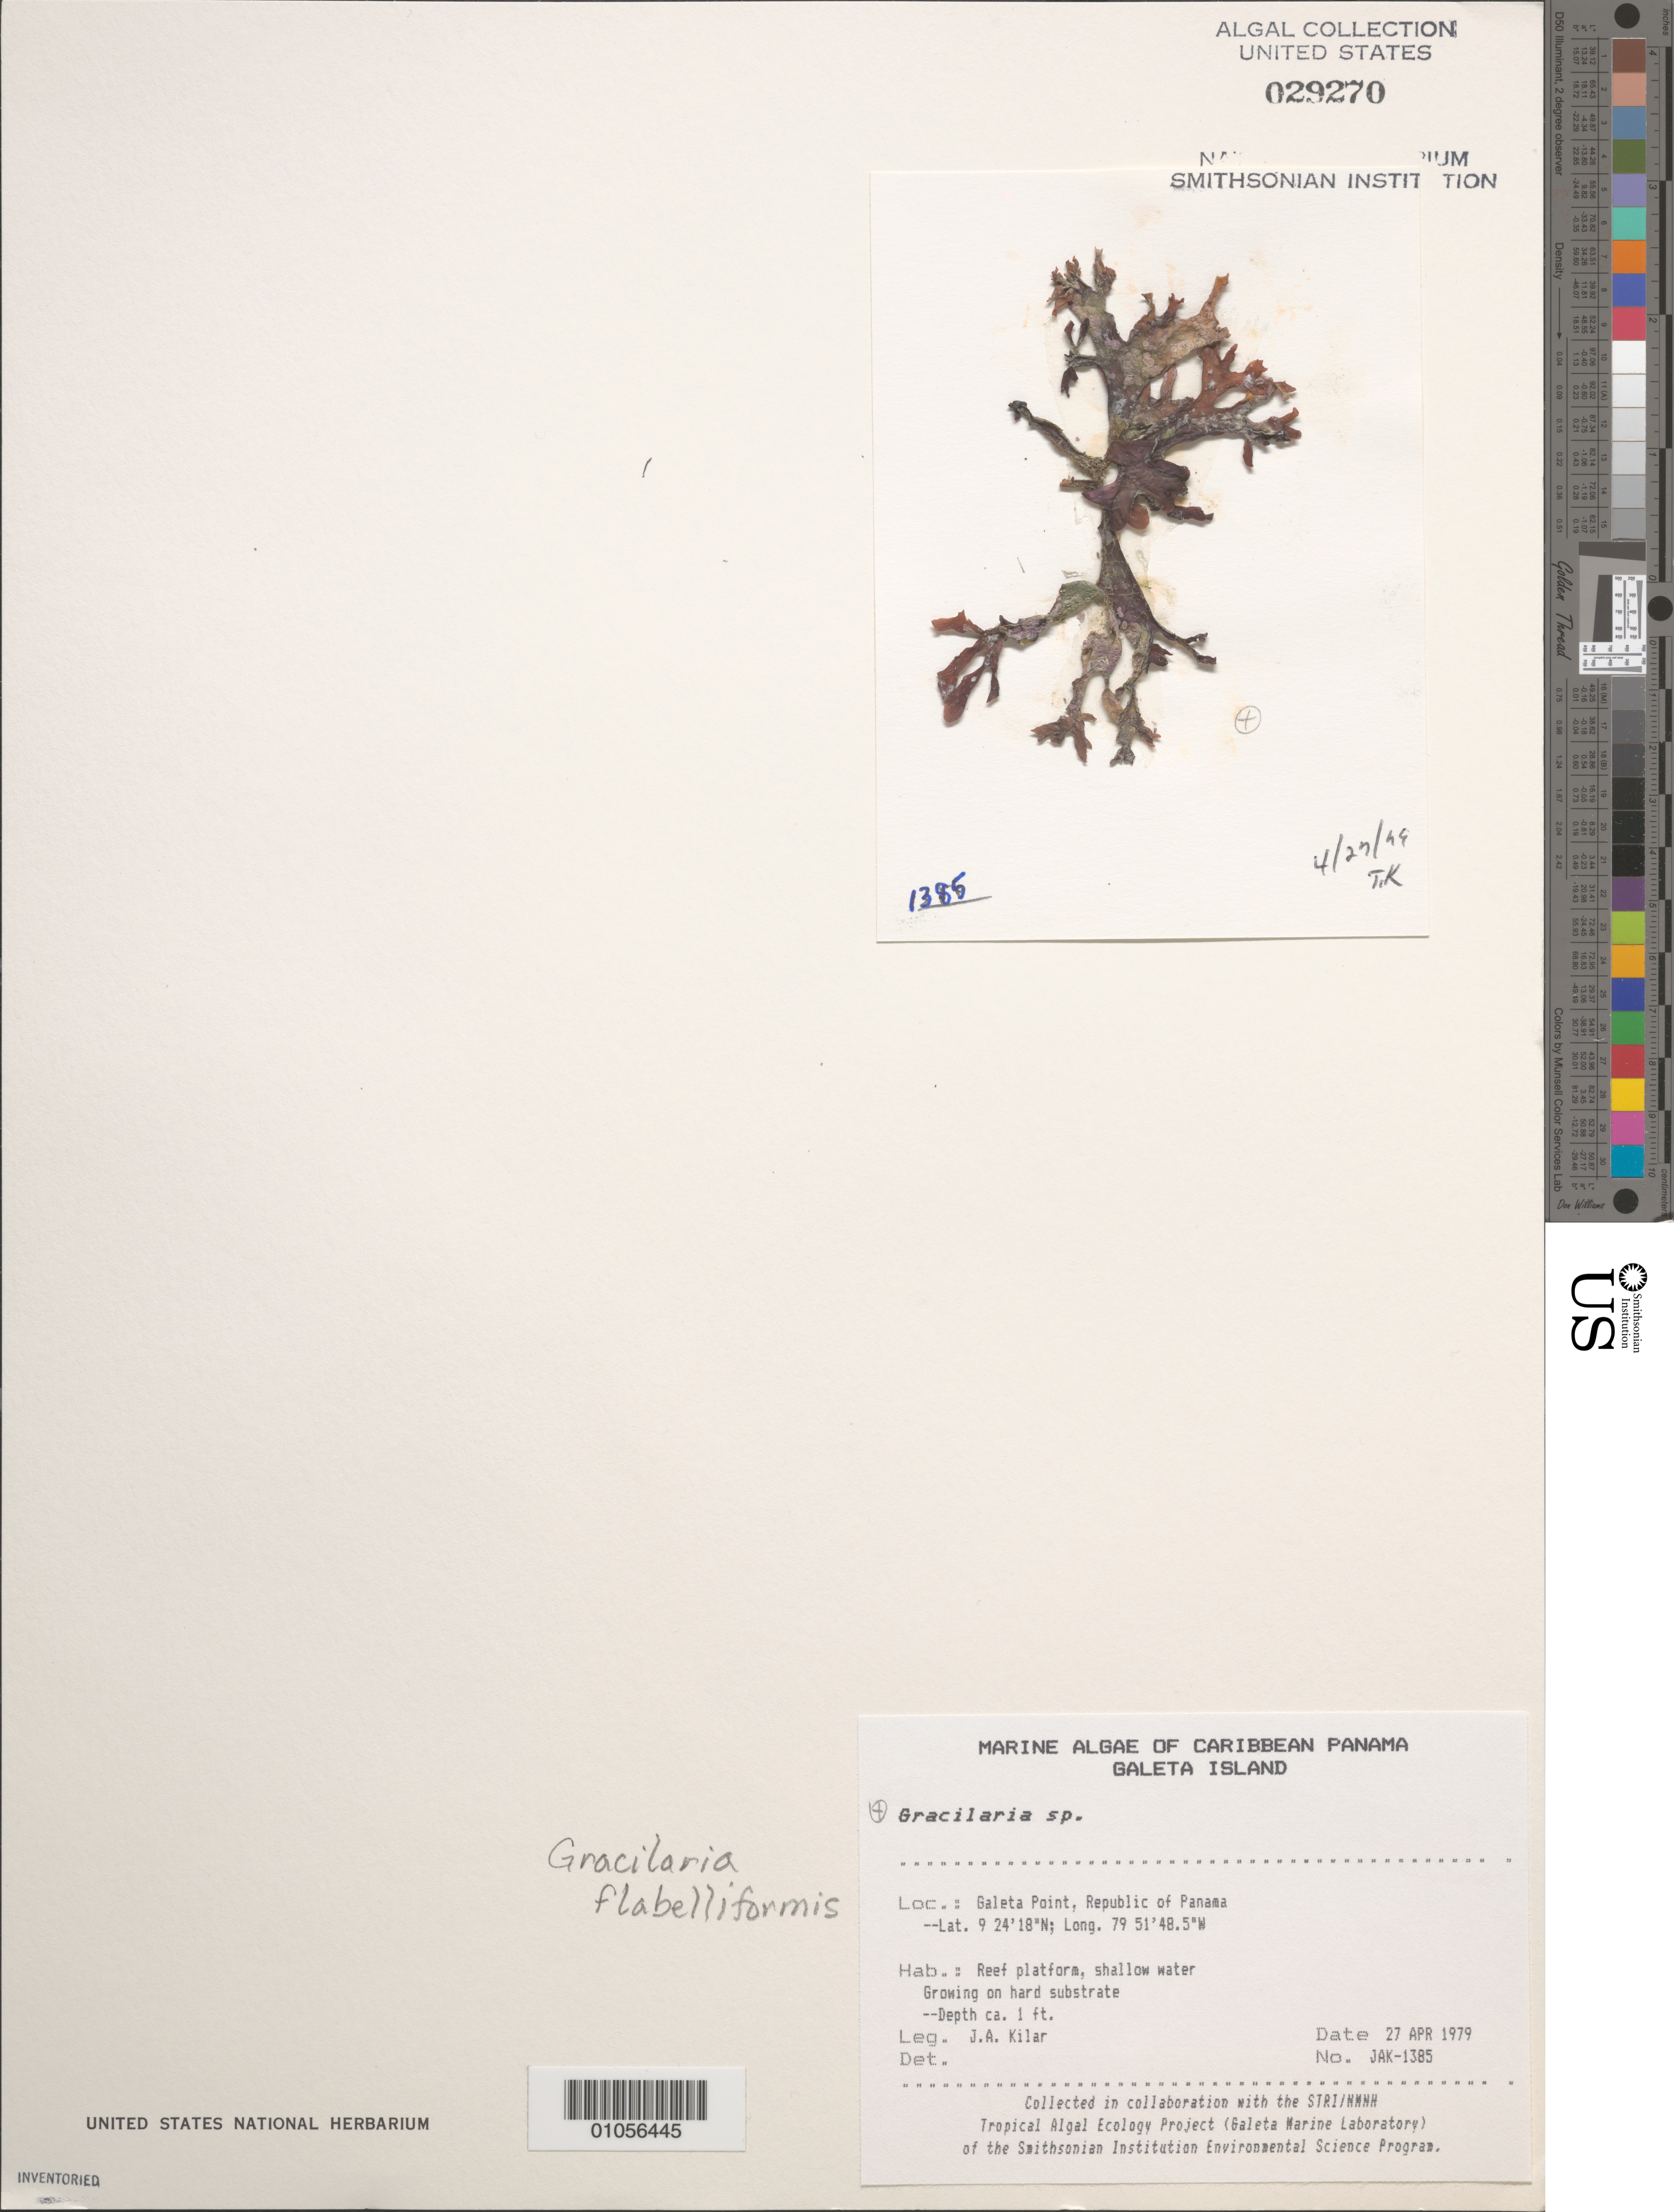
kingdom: Plantae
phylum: Rhodophyta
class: Florideophyceae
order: Gracilariales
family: Gracilariaceae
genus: Gracilaria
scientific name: Gracilaria flabelliformis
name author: (P. Crouan & H. Crouan) Fredericq & Gurgel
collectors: J. A. Kilar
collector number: JAK-1385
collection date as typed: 27 Apr 1979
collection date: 1979-04-27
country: Panama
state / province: Colón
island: Galeta Island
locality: Galeta Point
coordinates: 9 24' 18" N, 79 51' 48.5" W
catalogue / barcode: US 29270